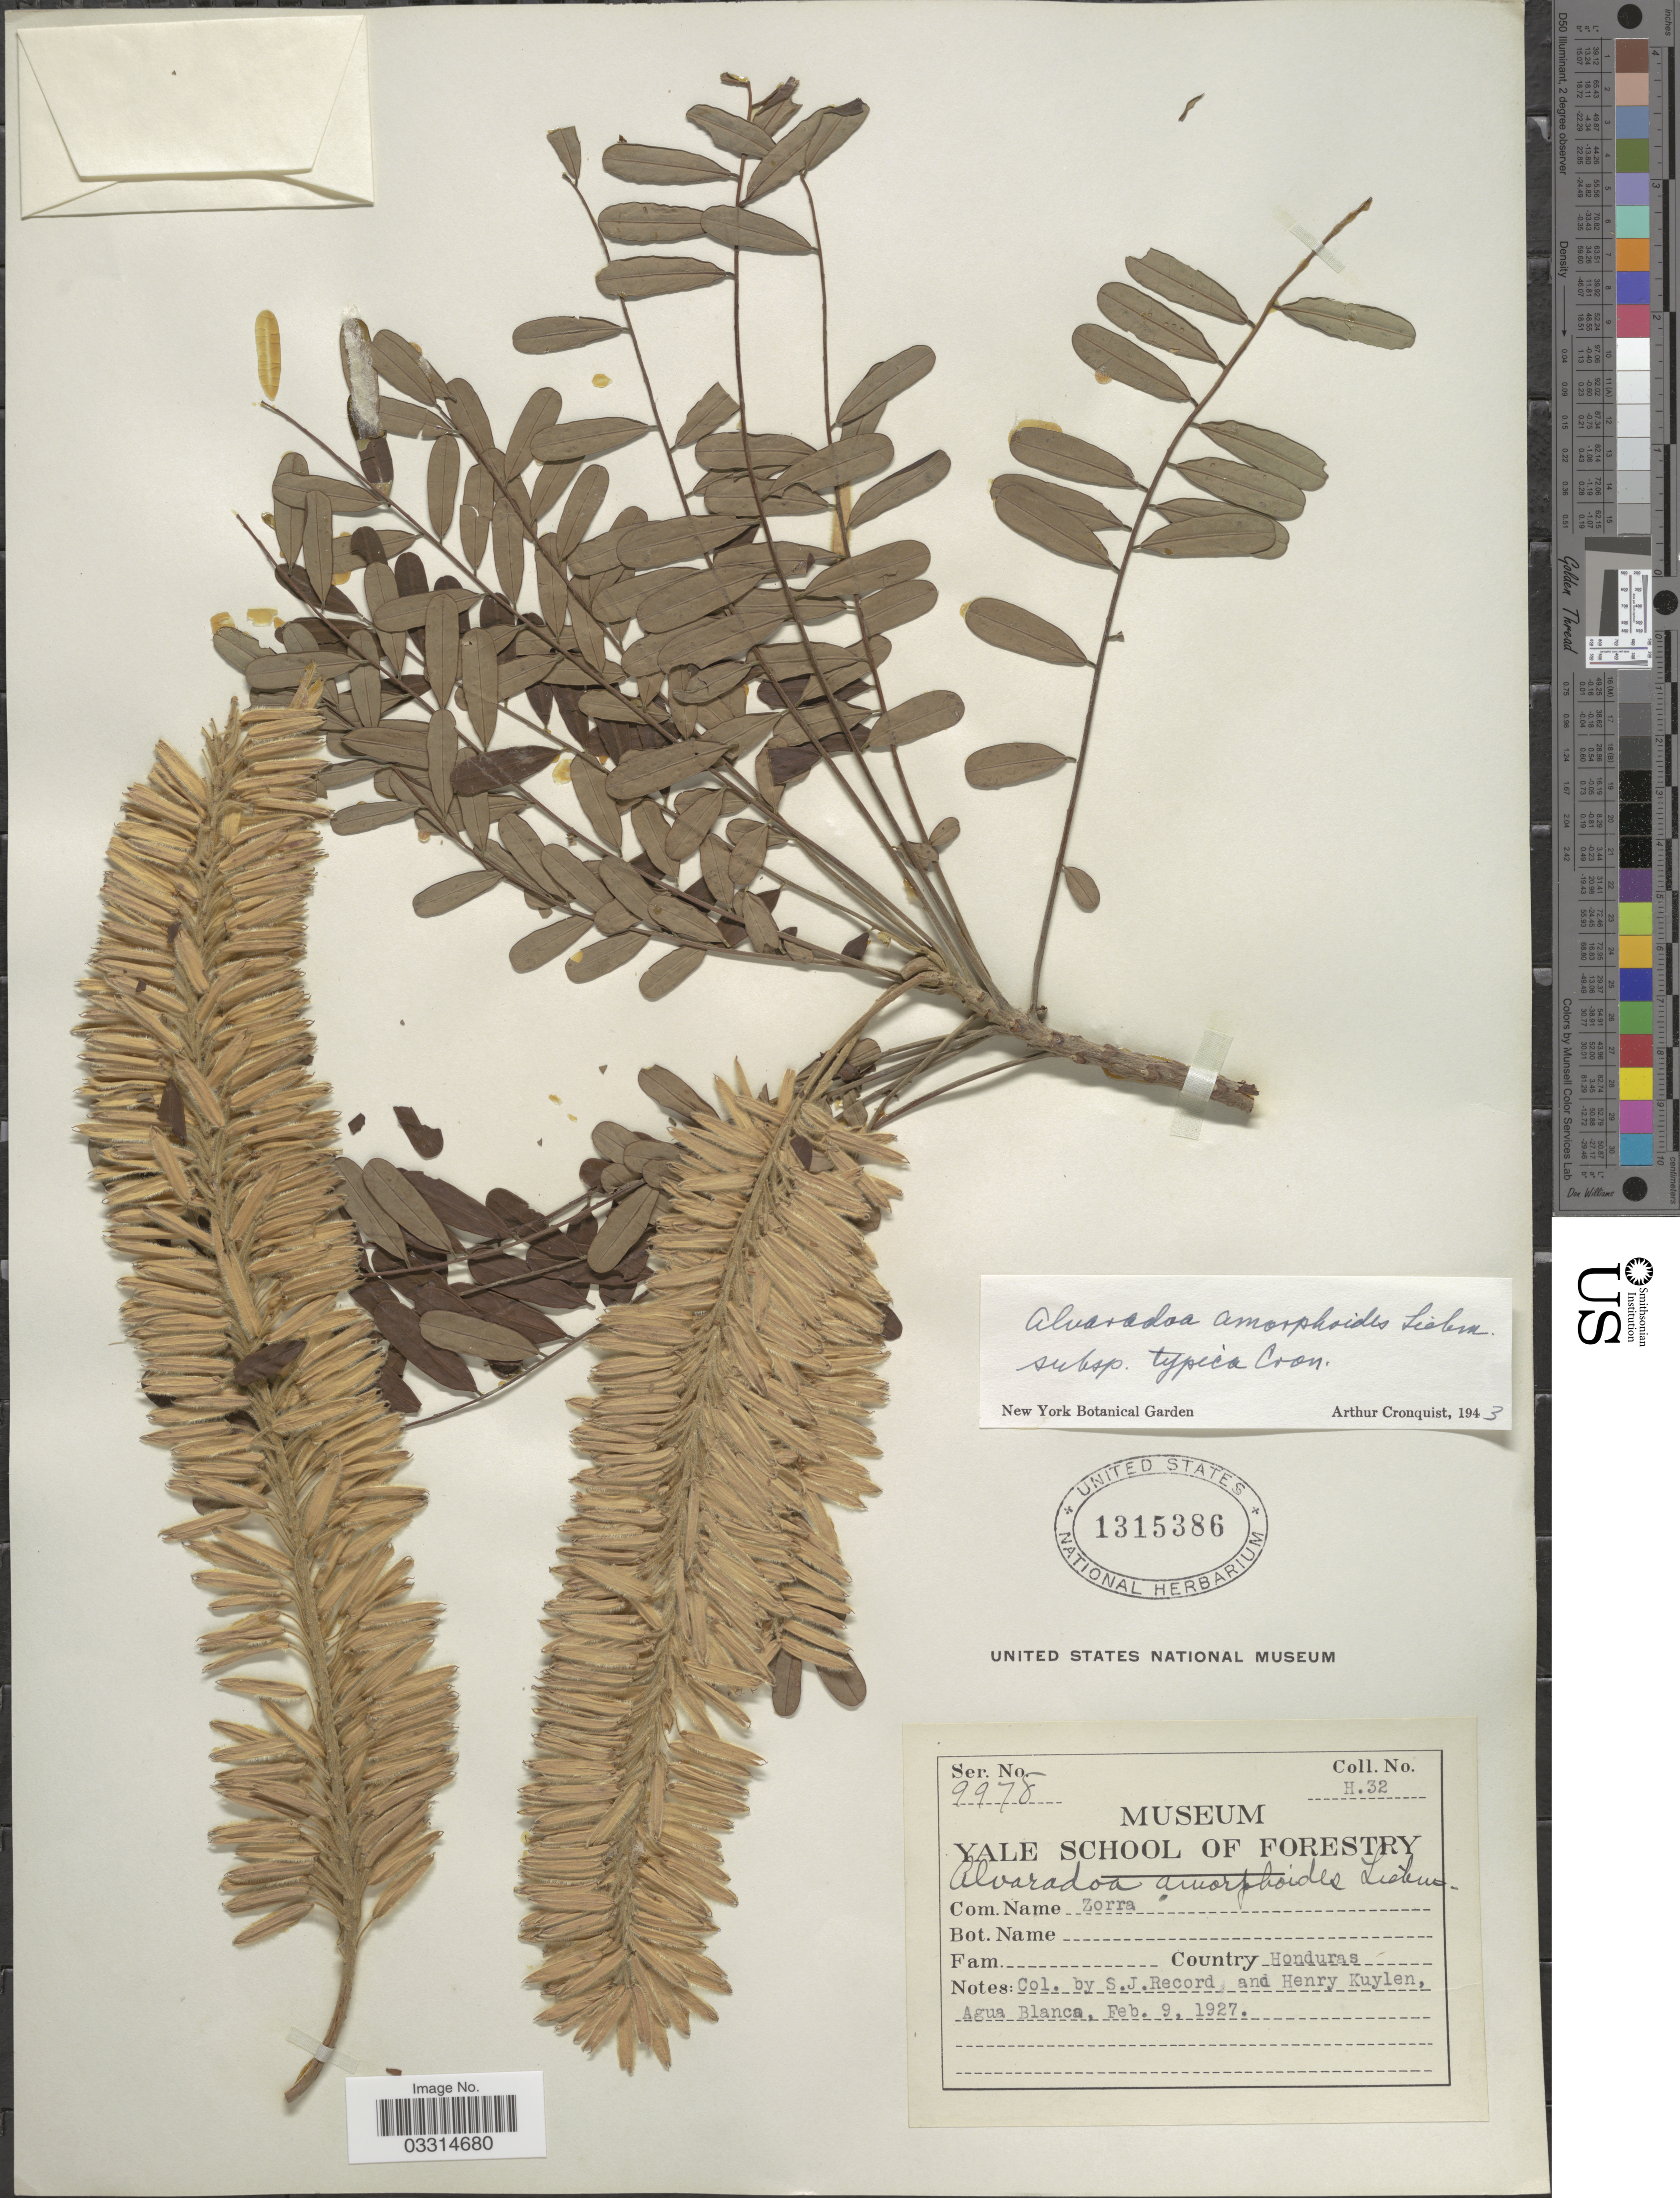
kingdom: Plantae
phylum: Tracheophyta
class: Magnoliopsida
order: Picramniales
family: Picramniaceae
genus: Alvaradoa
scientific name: Alvaradoa amorphoides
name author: Liebm.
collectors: S. J. Record & H. Kuylen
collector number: H32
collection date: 1927-02-09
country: Honduras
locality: Agua Blanca.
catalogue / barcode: US 1315386